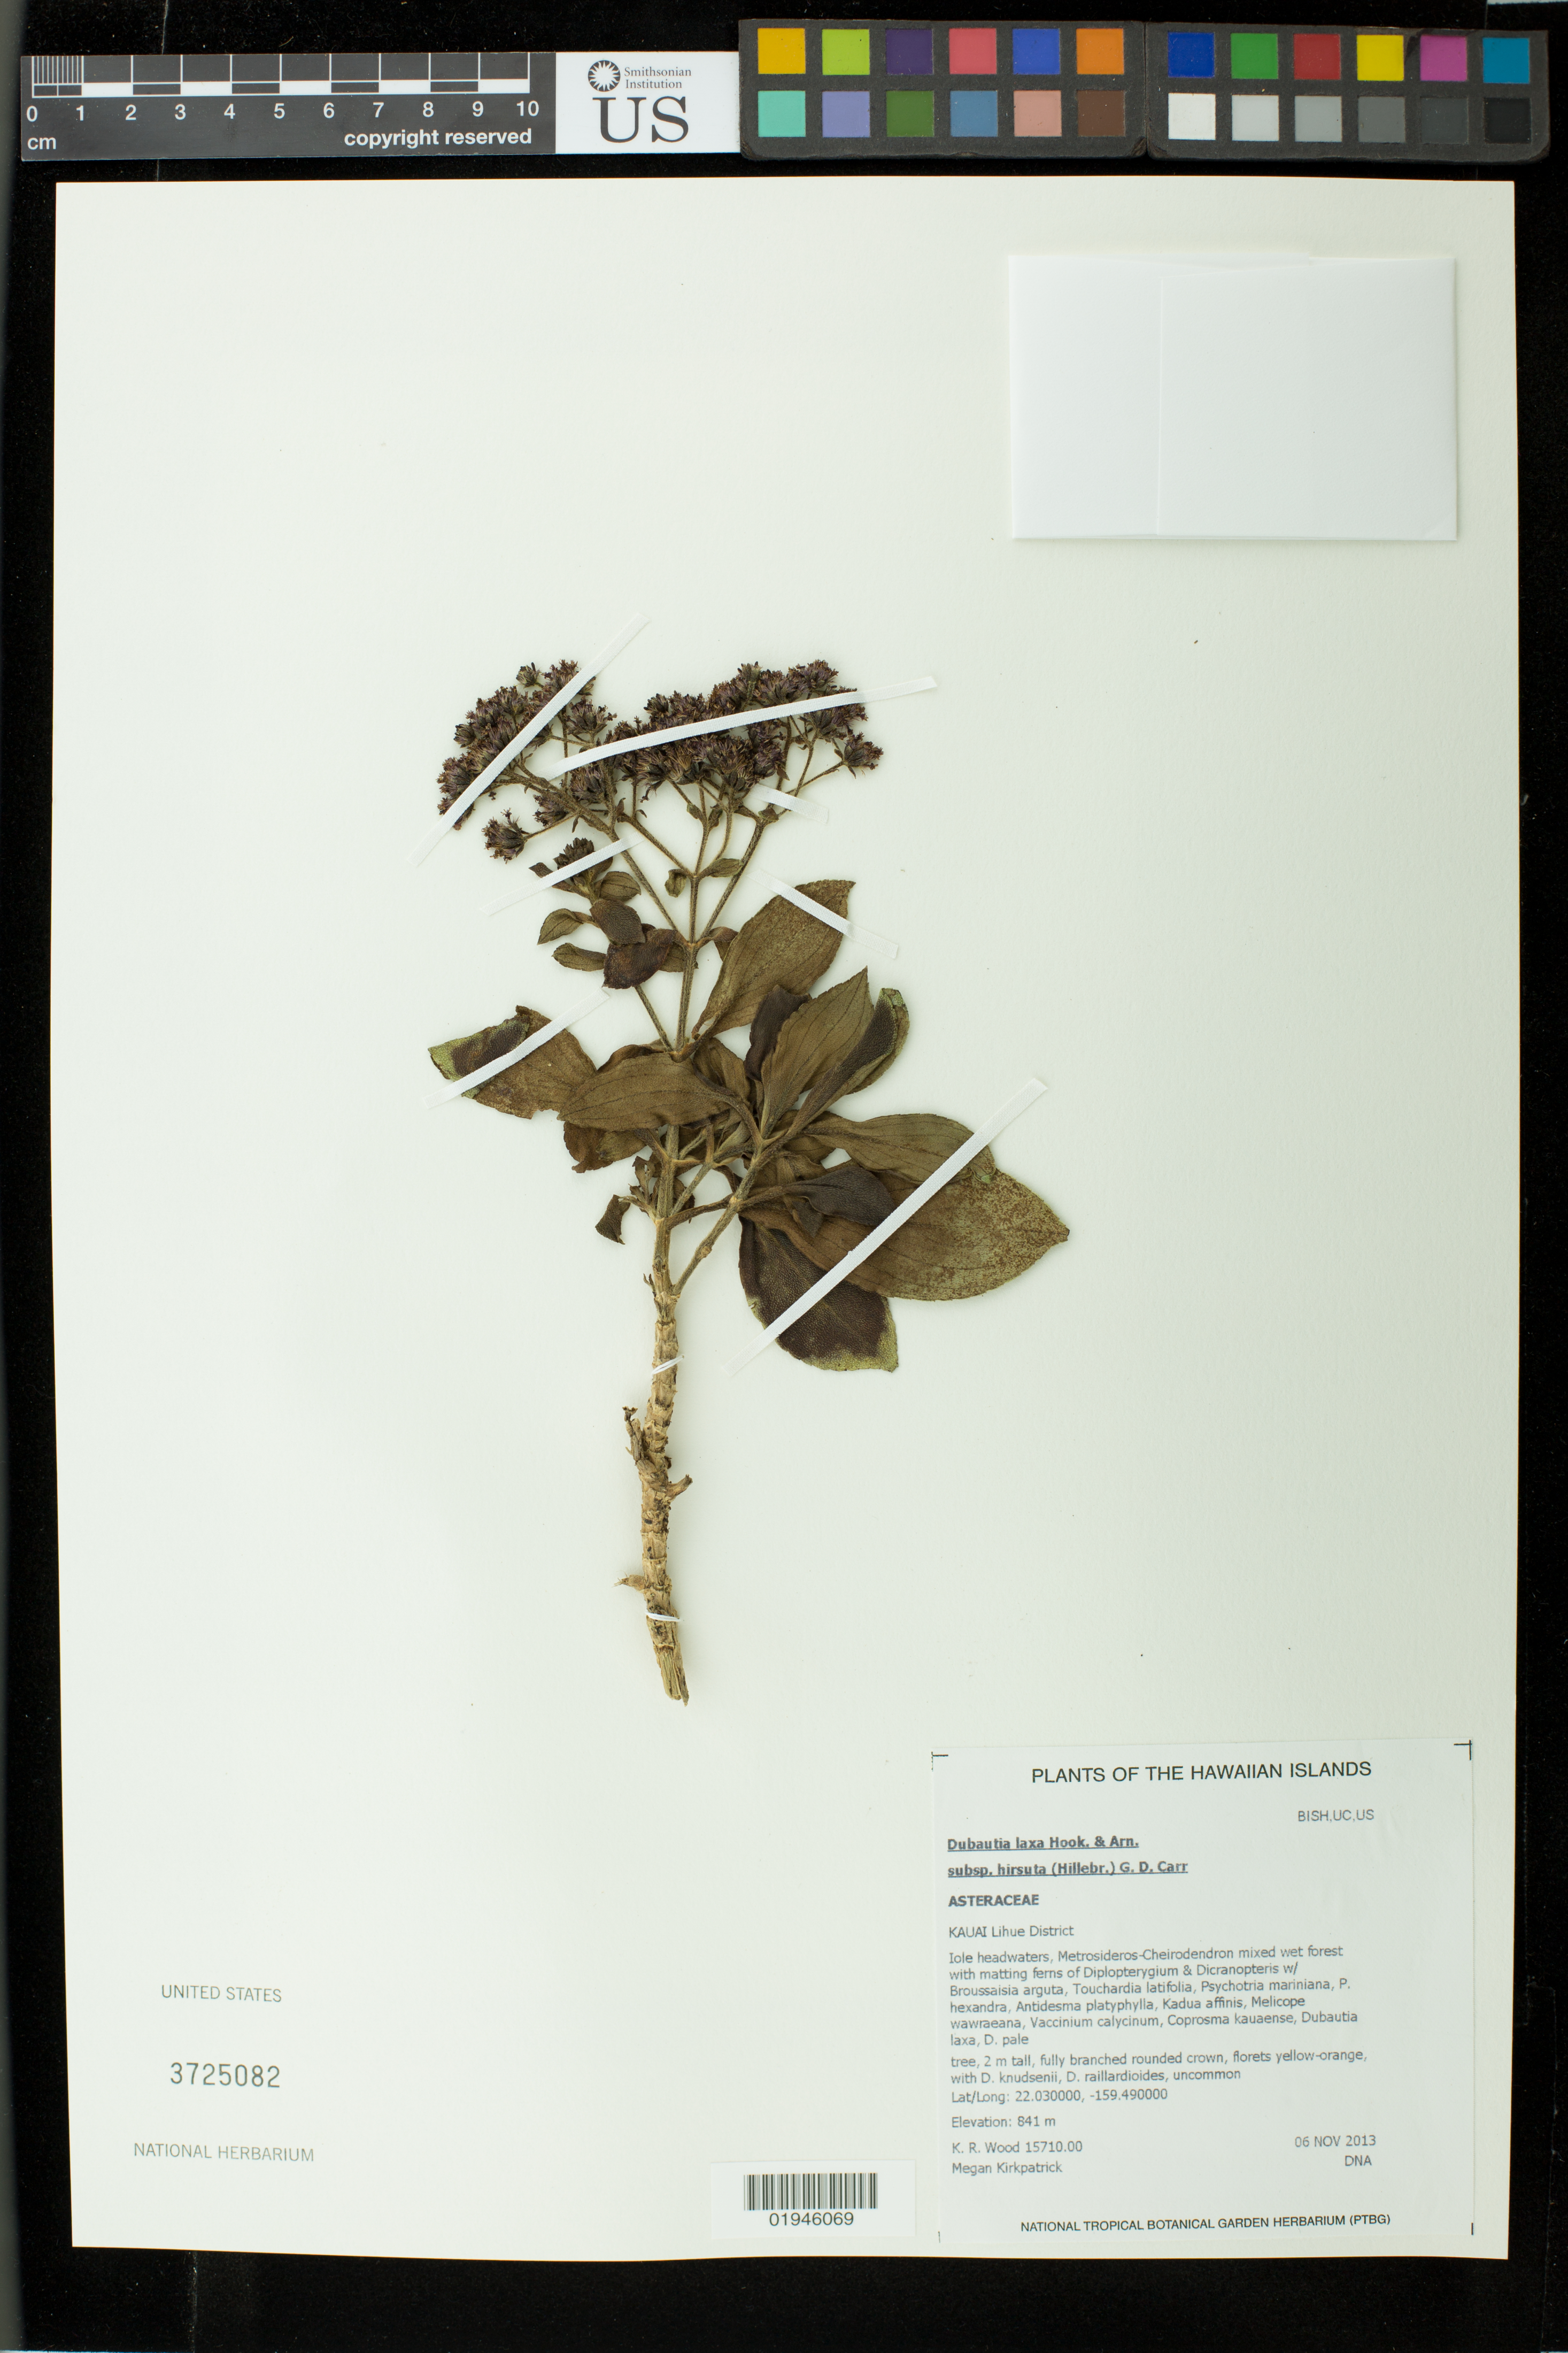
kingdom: Plantae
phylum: Tracheophyta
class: Magnoliopsida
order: Asterales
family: Asteraceae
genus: Dubautia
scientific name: Dubautia laxa subsp. hirsuta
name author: (Hillebr.) G.D. Carr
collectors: K. R. Wood & M. Kirkpatrick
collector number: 15710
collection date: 2013-11-06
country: United States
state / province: Hawaii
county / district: Kauai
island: Kaua'i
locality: Lihue District, Iole headwaters.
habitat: Mixed wet forest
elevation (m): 841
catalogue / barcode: US 37250782